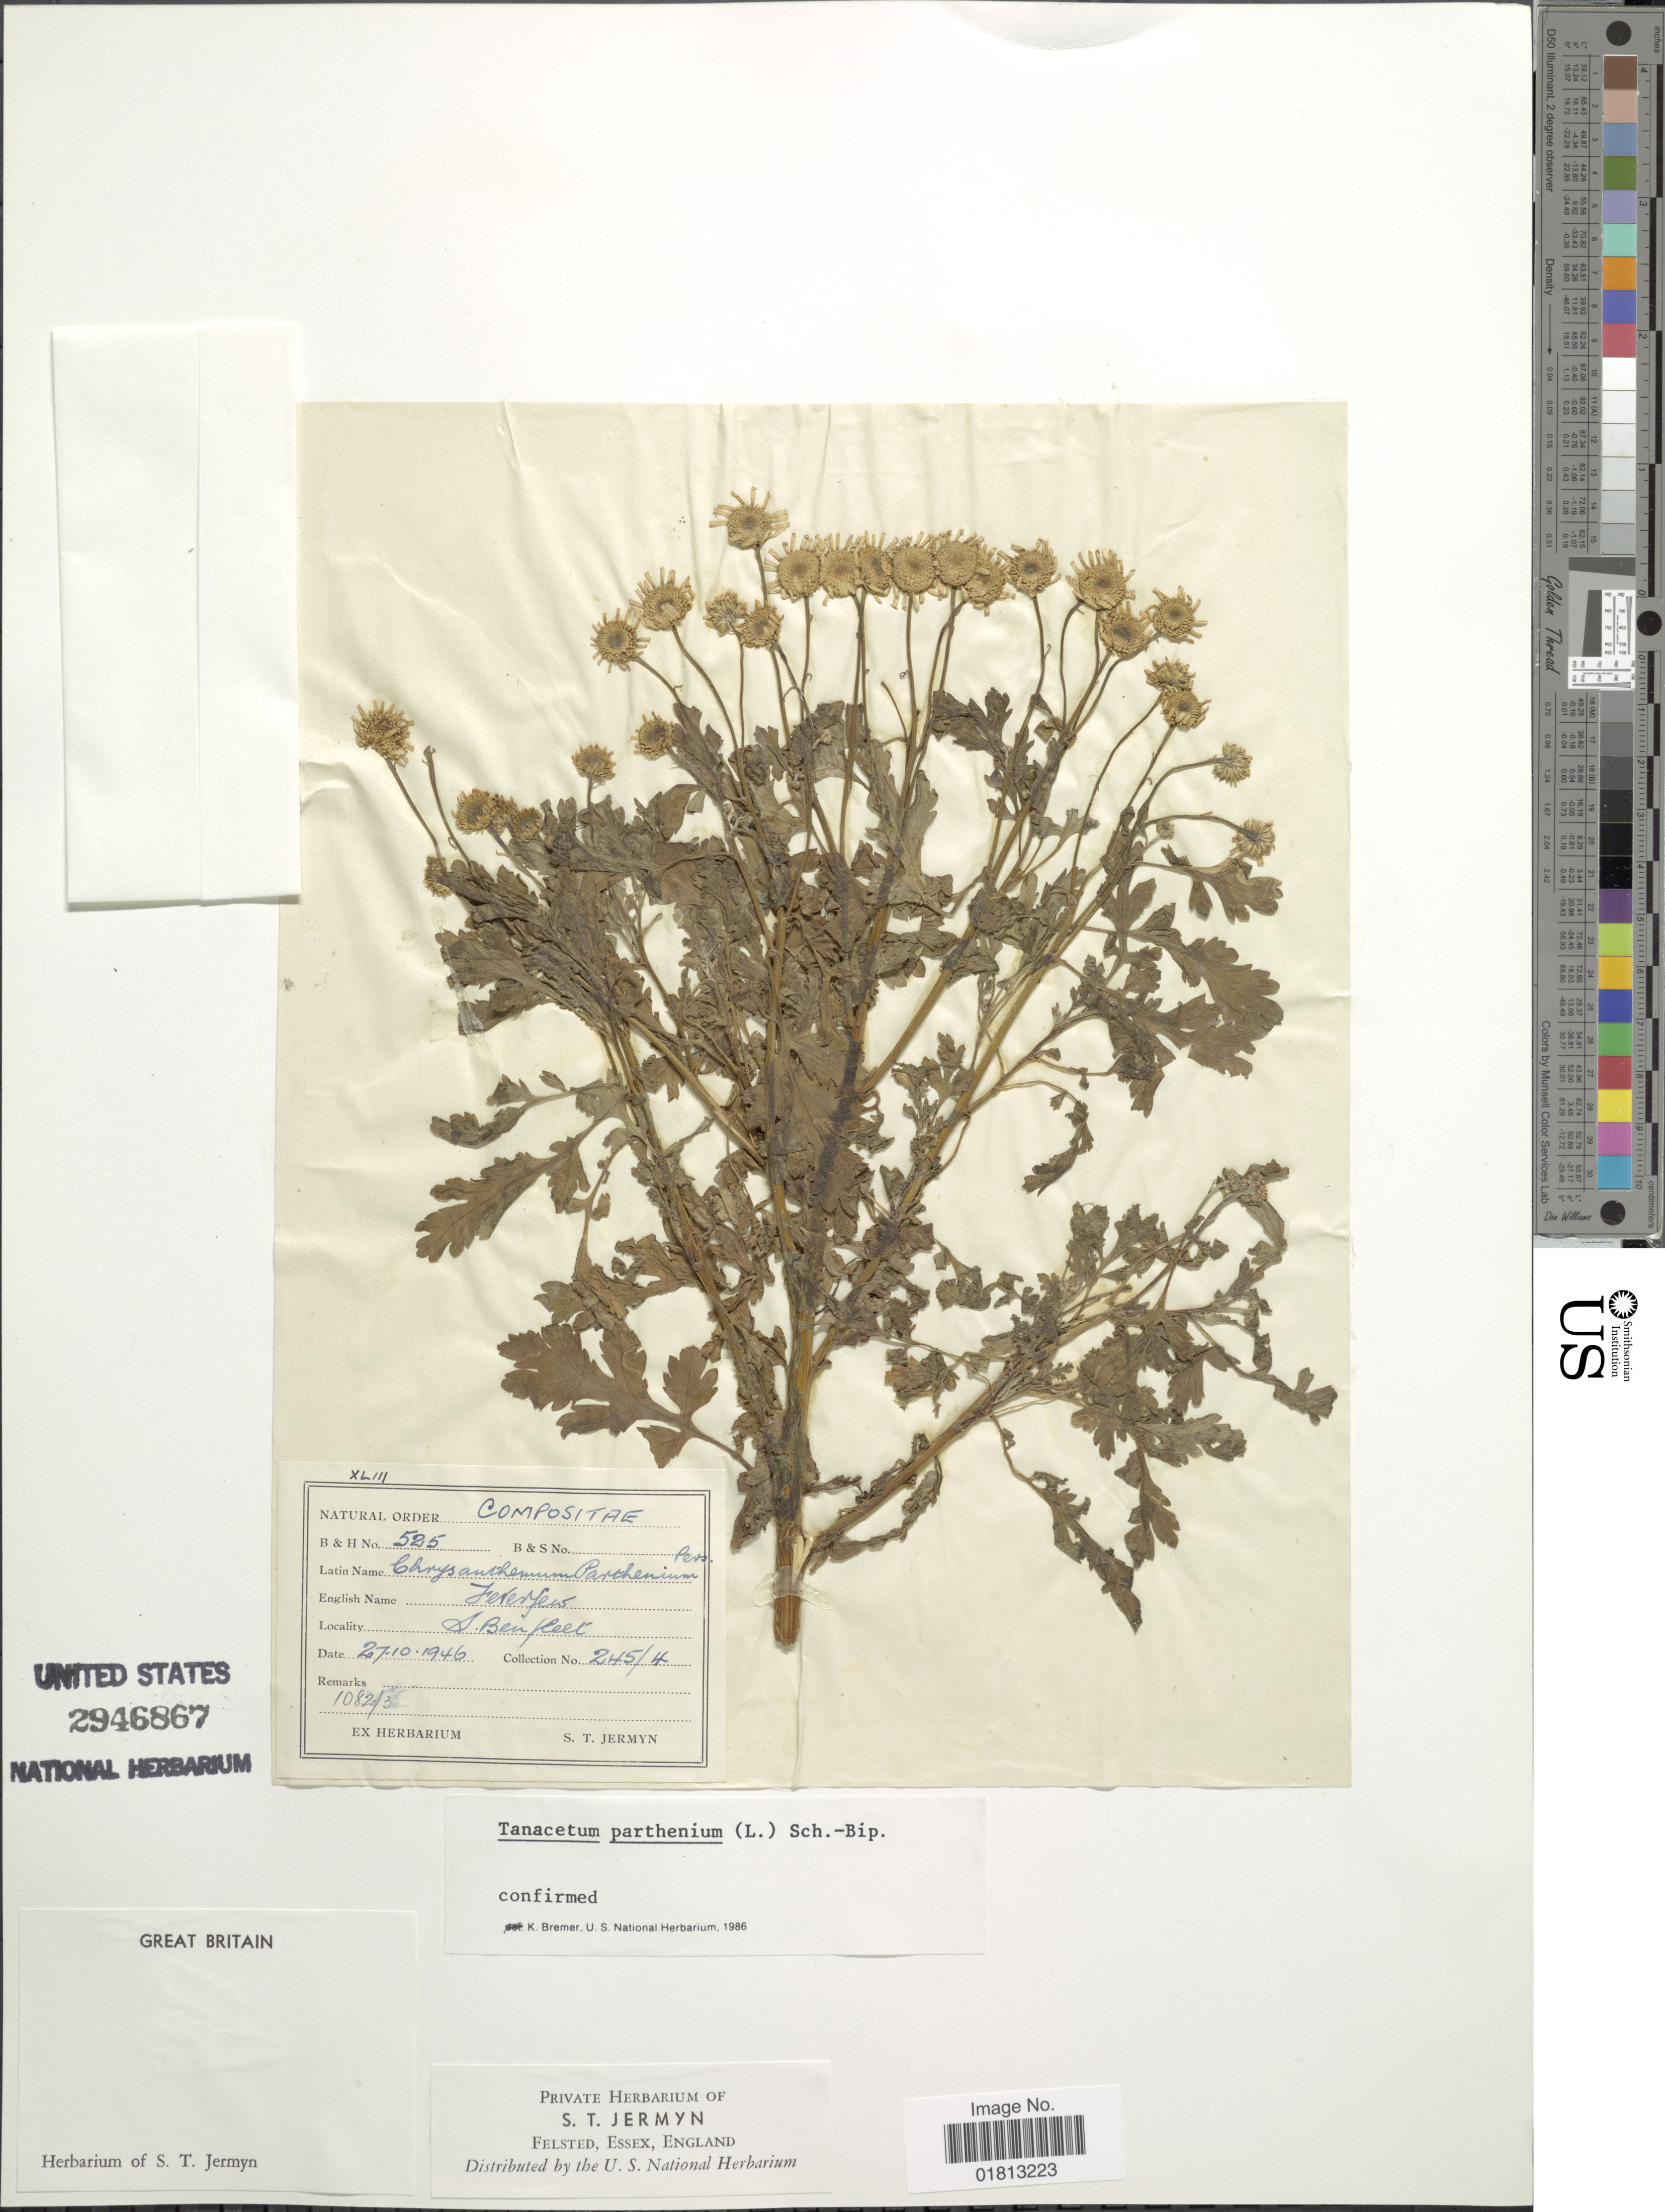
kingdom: Plantae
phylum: Tracheophyta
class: Magnoliopsida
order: Asterales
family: Asteraceae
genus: Tanacetum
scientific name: Tanacetum parthenium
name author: (L.) Sch. Bip.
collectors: S. Jermyn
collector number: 245/4 / 525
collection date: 1946-10-27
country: United Kingdom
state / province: England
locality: Great Britain, S. Benfleet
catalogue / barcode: US 2946867